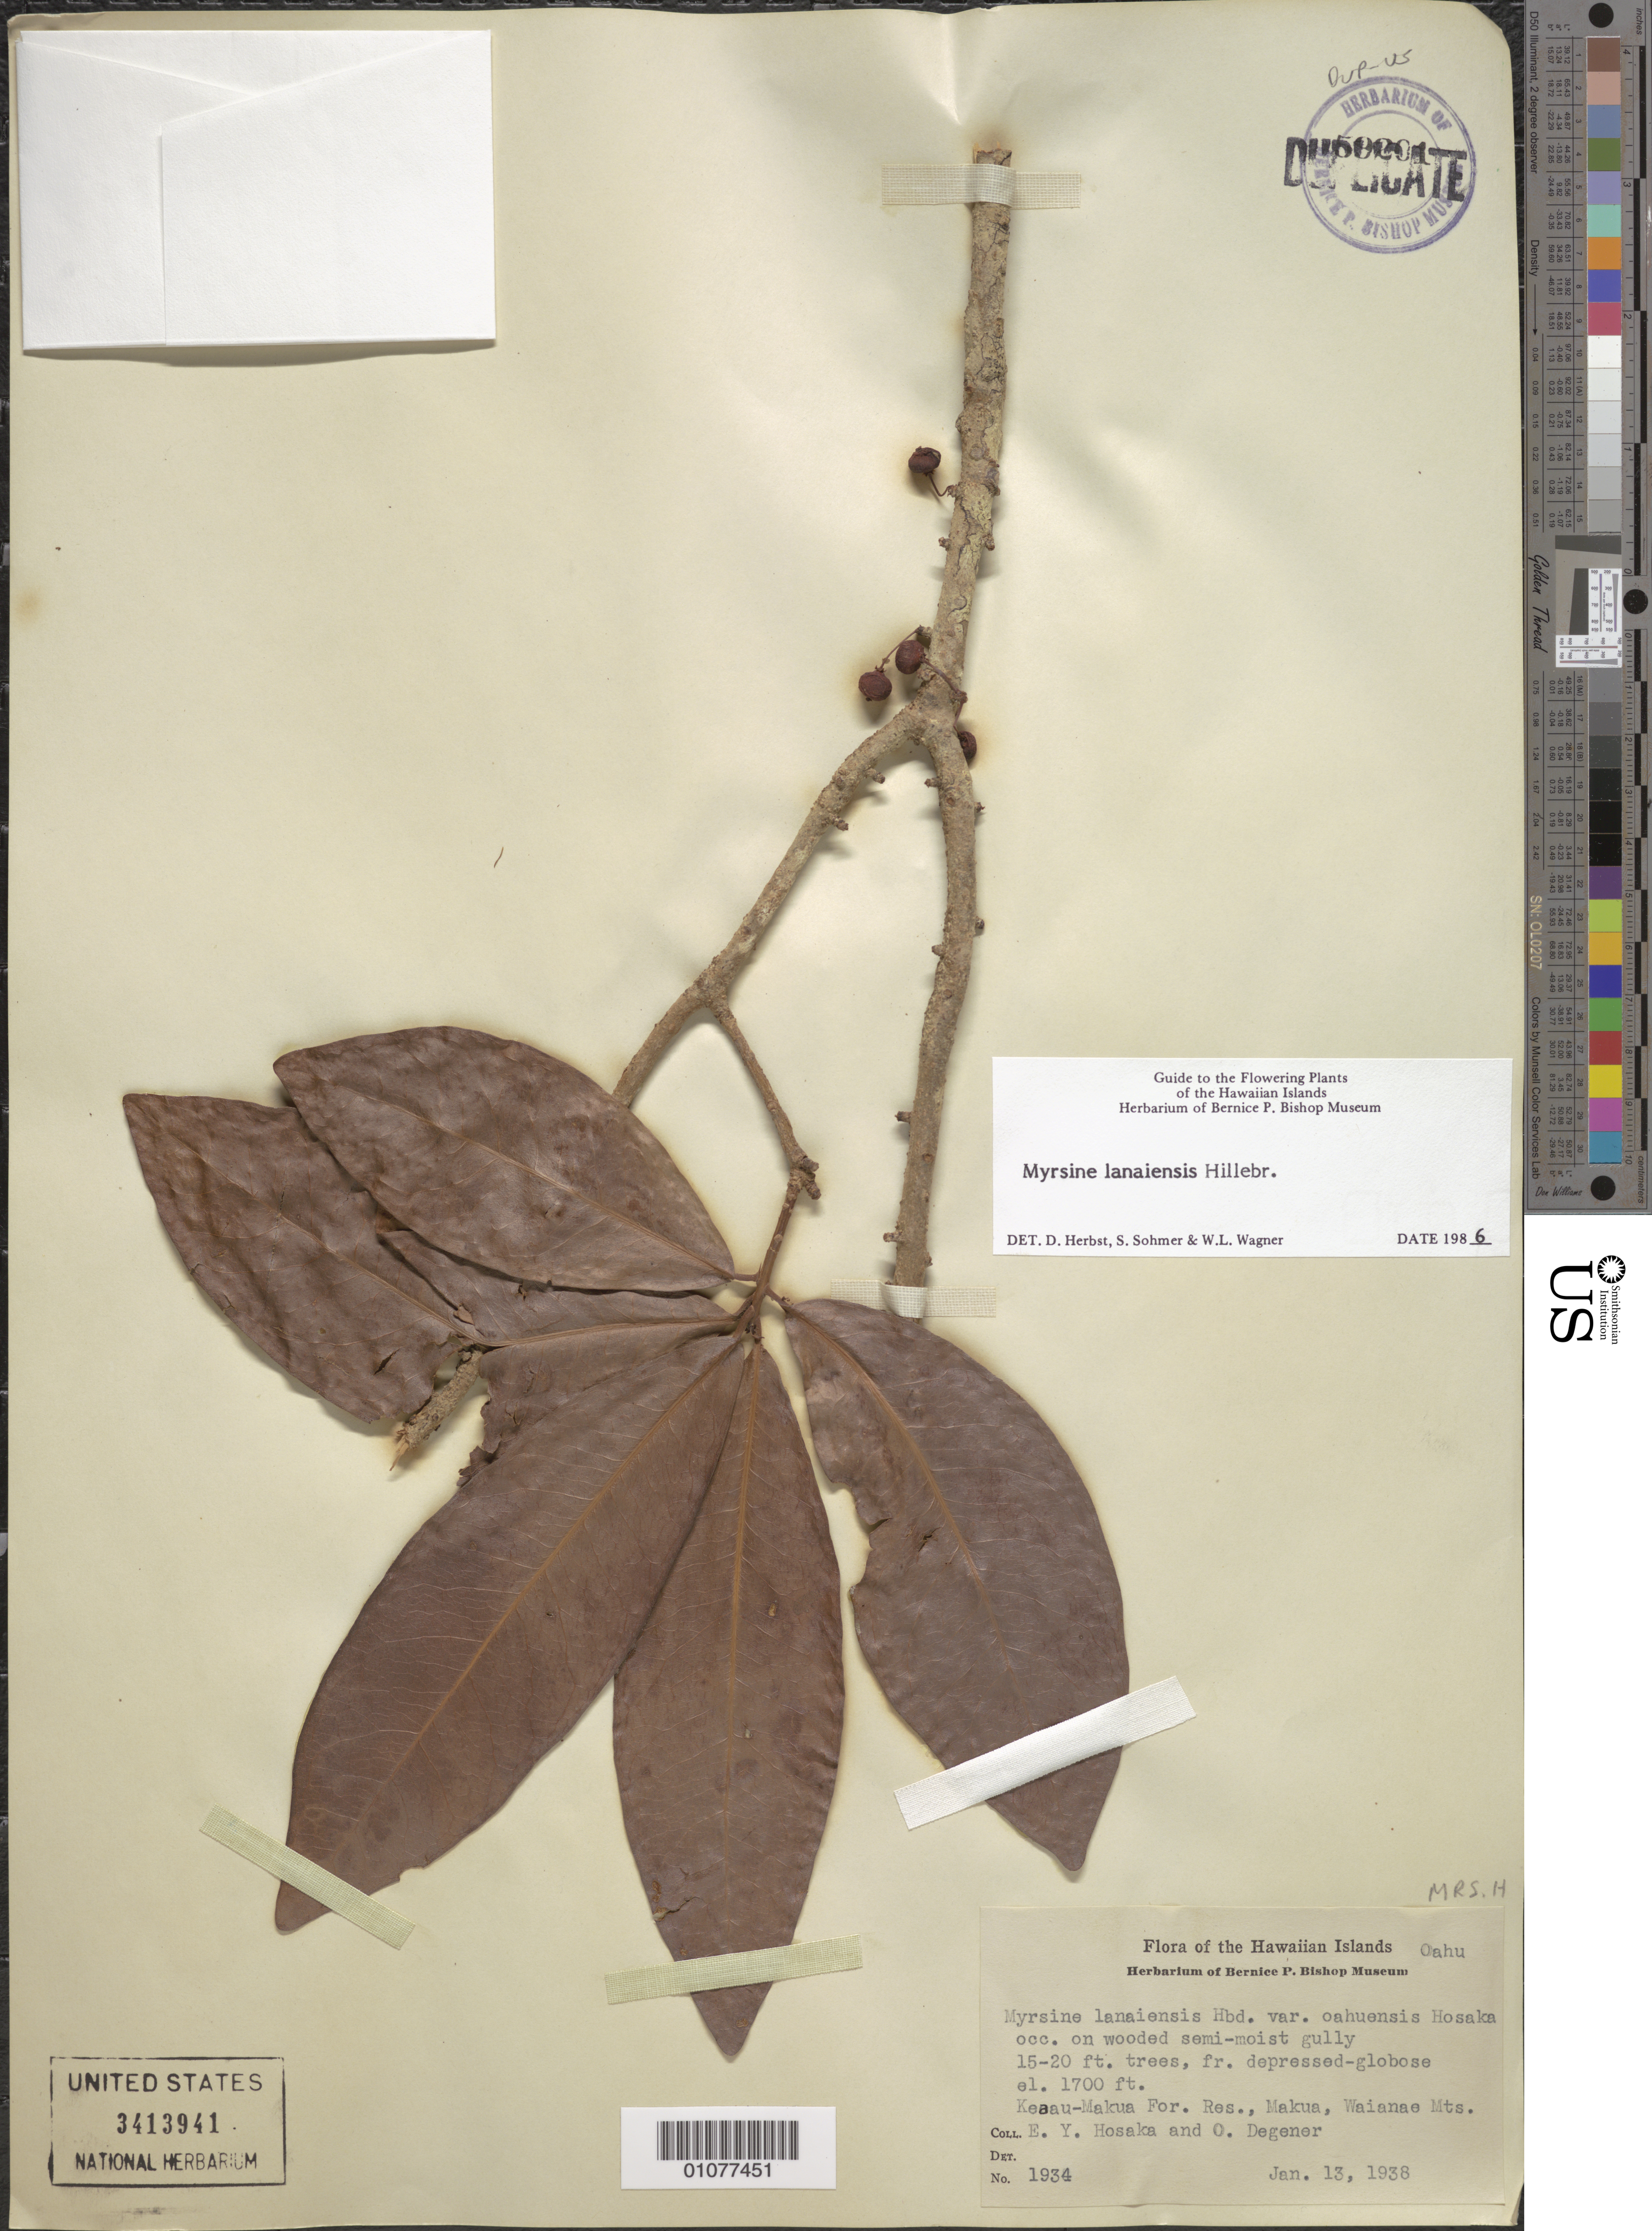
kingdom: Plantae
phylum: Tracheophyta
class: Magnoliopsida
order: Ericales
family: Primulaceae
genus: Myrsine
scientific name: Myrsine lanaiensis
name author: Hillebr.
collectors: E. Y. Hosaka & O. Degener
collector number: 1934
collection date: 1938-01-13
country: United States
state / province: Hawaii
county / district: Honolulu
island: Oahu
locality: Waiamea Mts., Keaau-Makua Forest Reserve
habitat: wooded, semi-moist gully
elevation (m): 518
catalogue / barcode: US 3413941